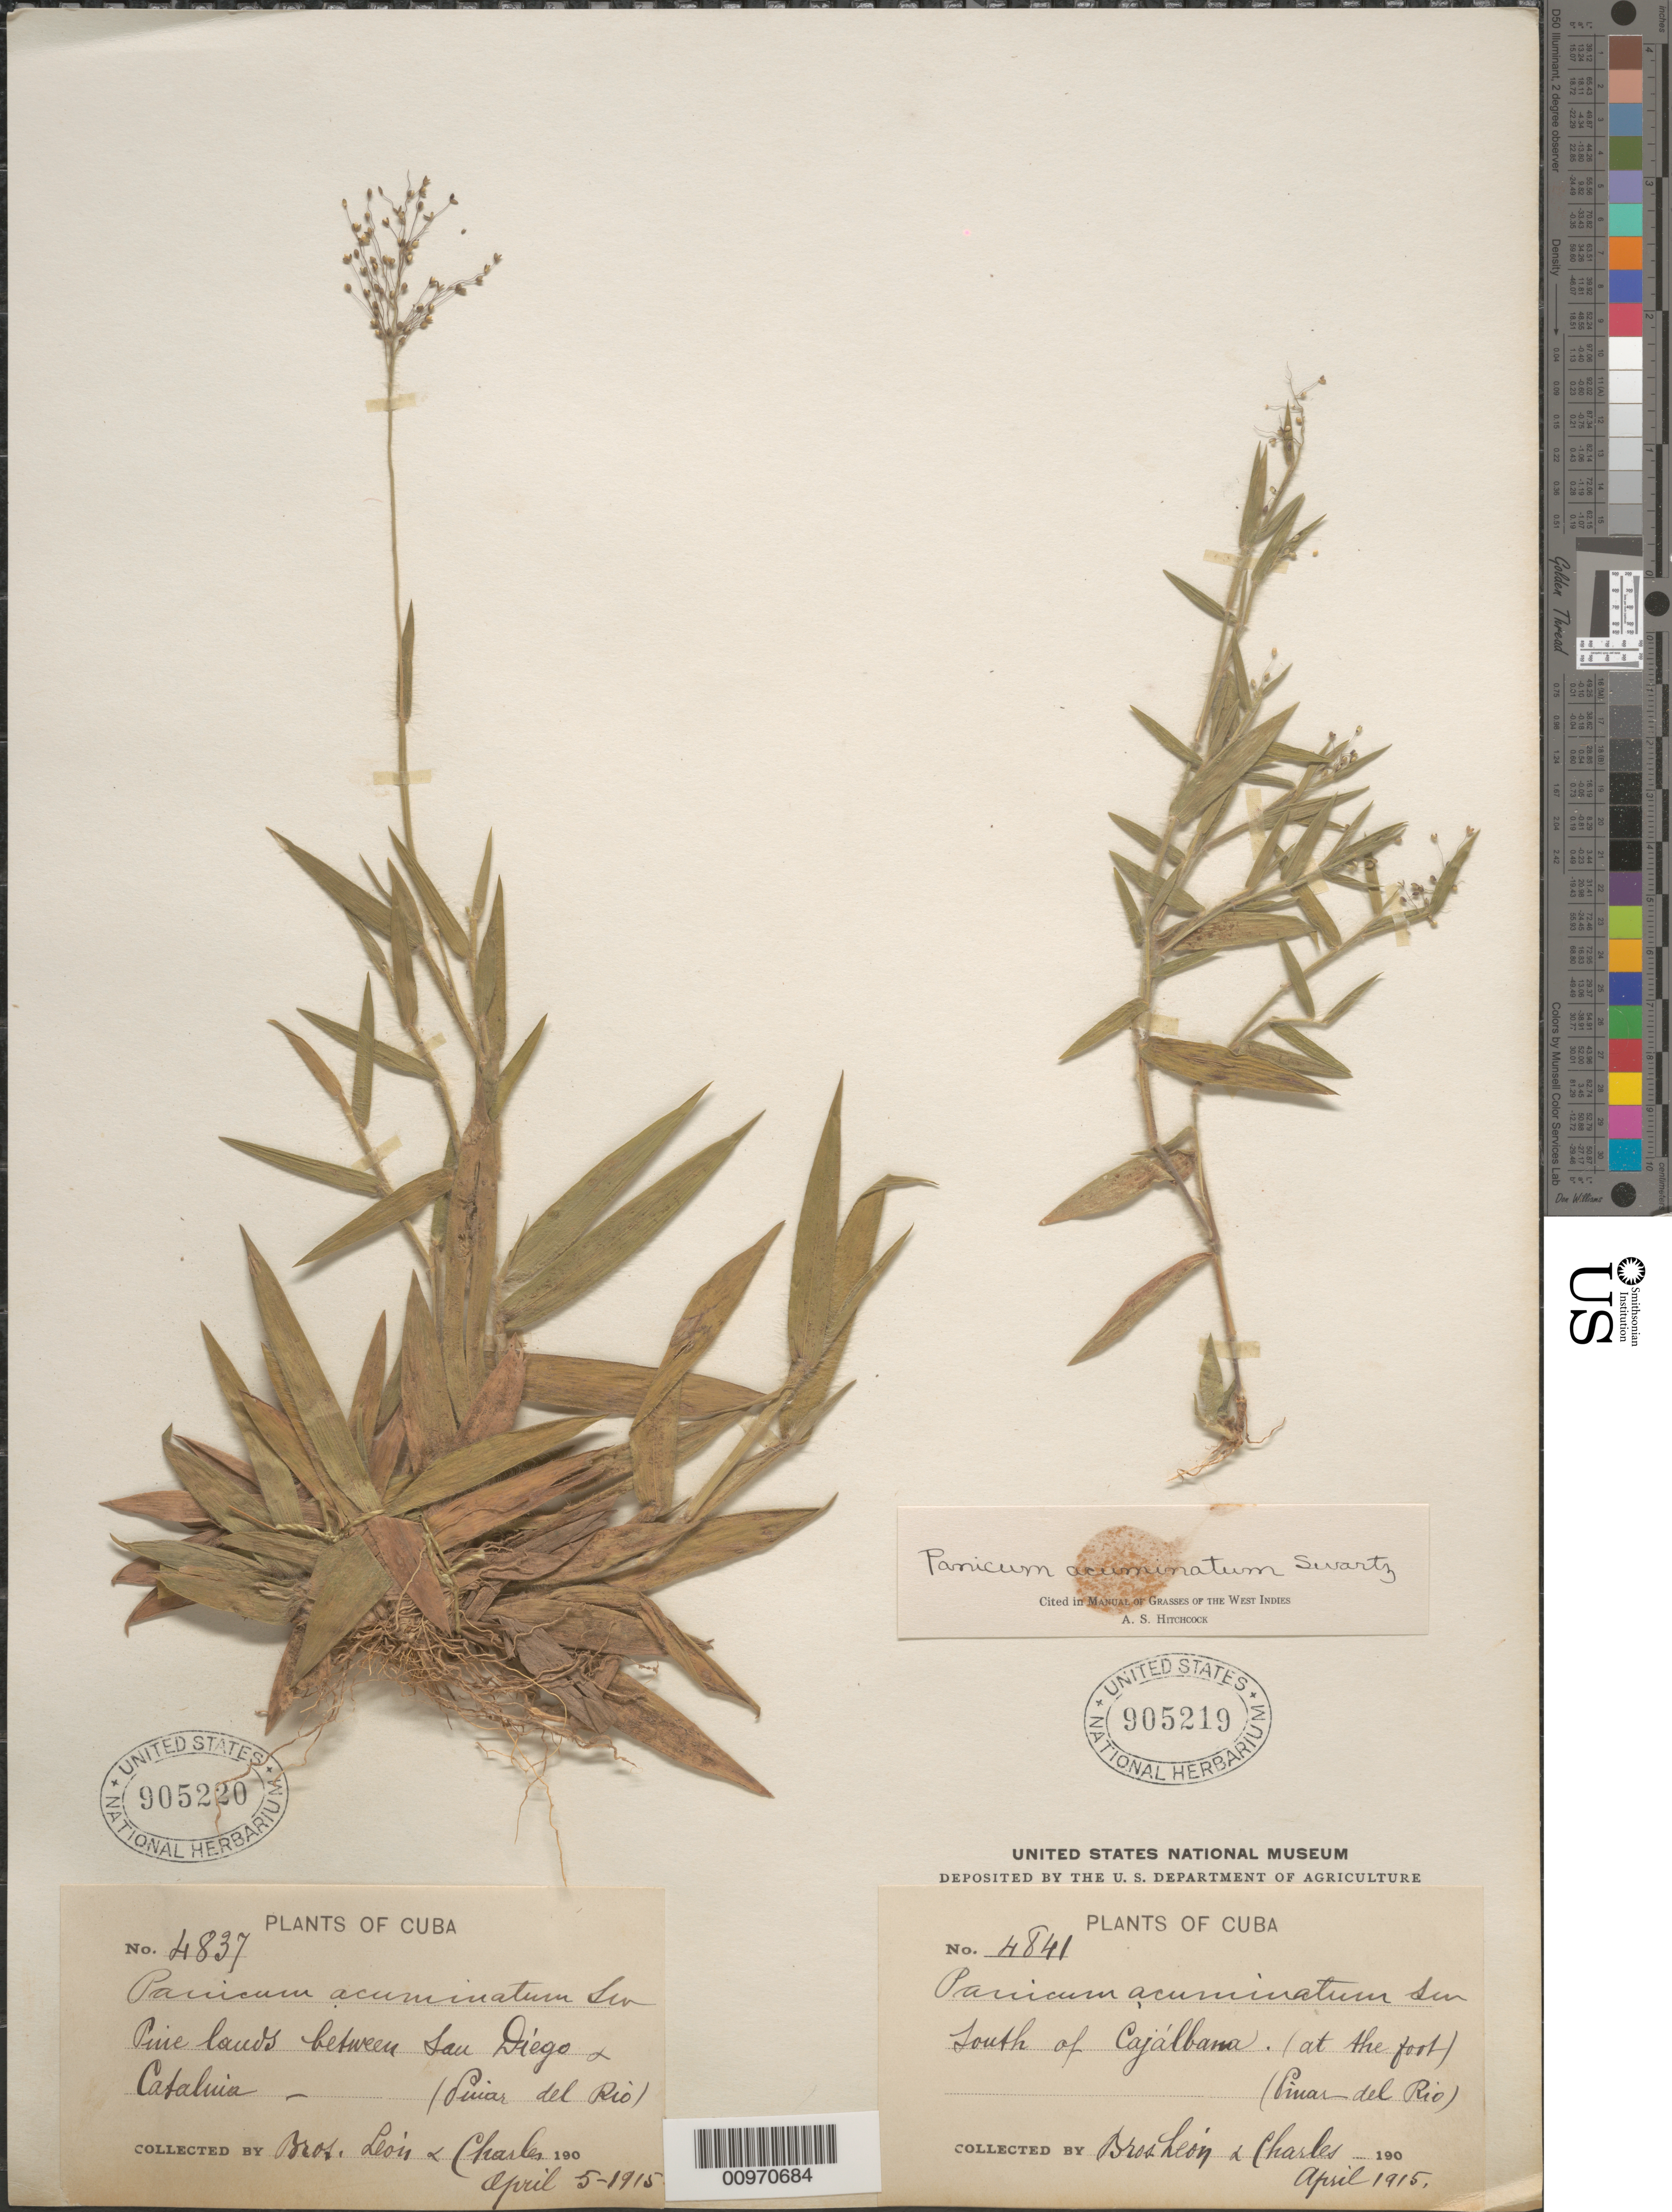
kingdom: Plantae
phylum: Tracheophyta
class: Liliopsida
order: Poales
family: Poaceae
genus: Panicum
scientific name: Panicum acuminatum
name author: Sw.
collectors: Bro. León & B. Charles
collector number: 4841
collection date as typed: Apr 1915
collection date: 1915-04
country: Cuba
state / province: Pinar del Rio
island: Cuba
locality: South of Cajálbana, at the foot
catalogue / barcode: US 905219